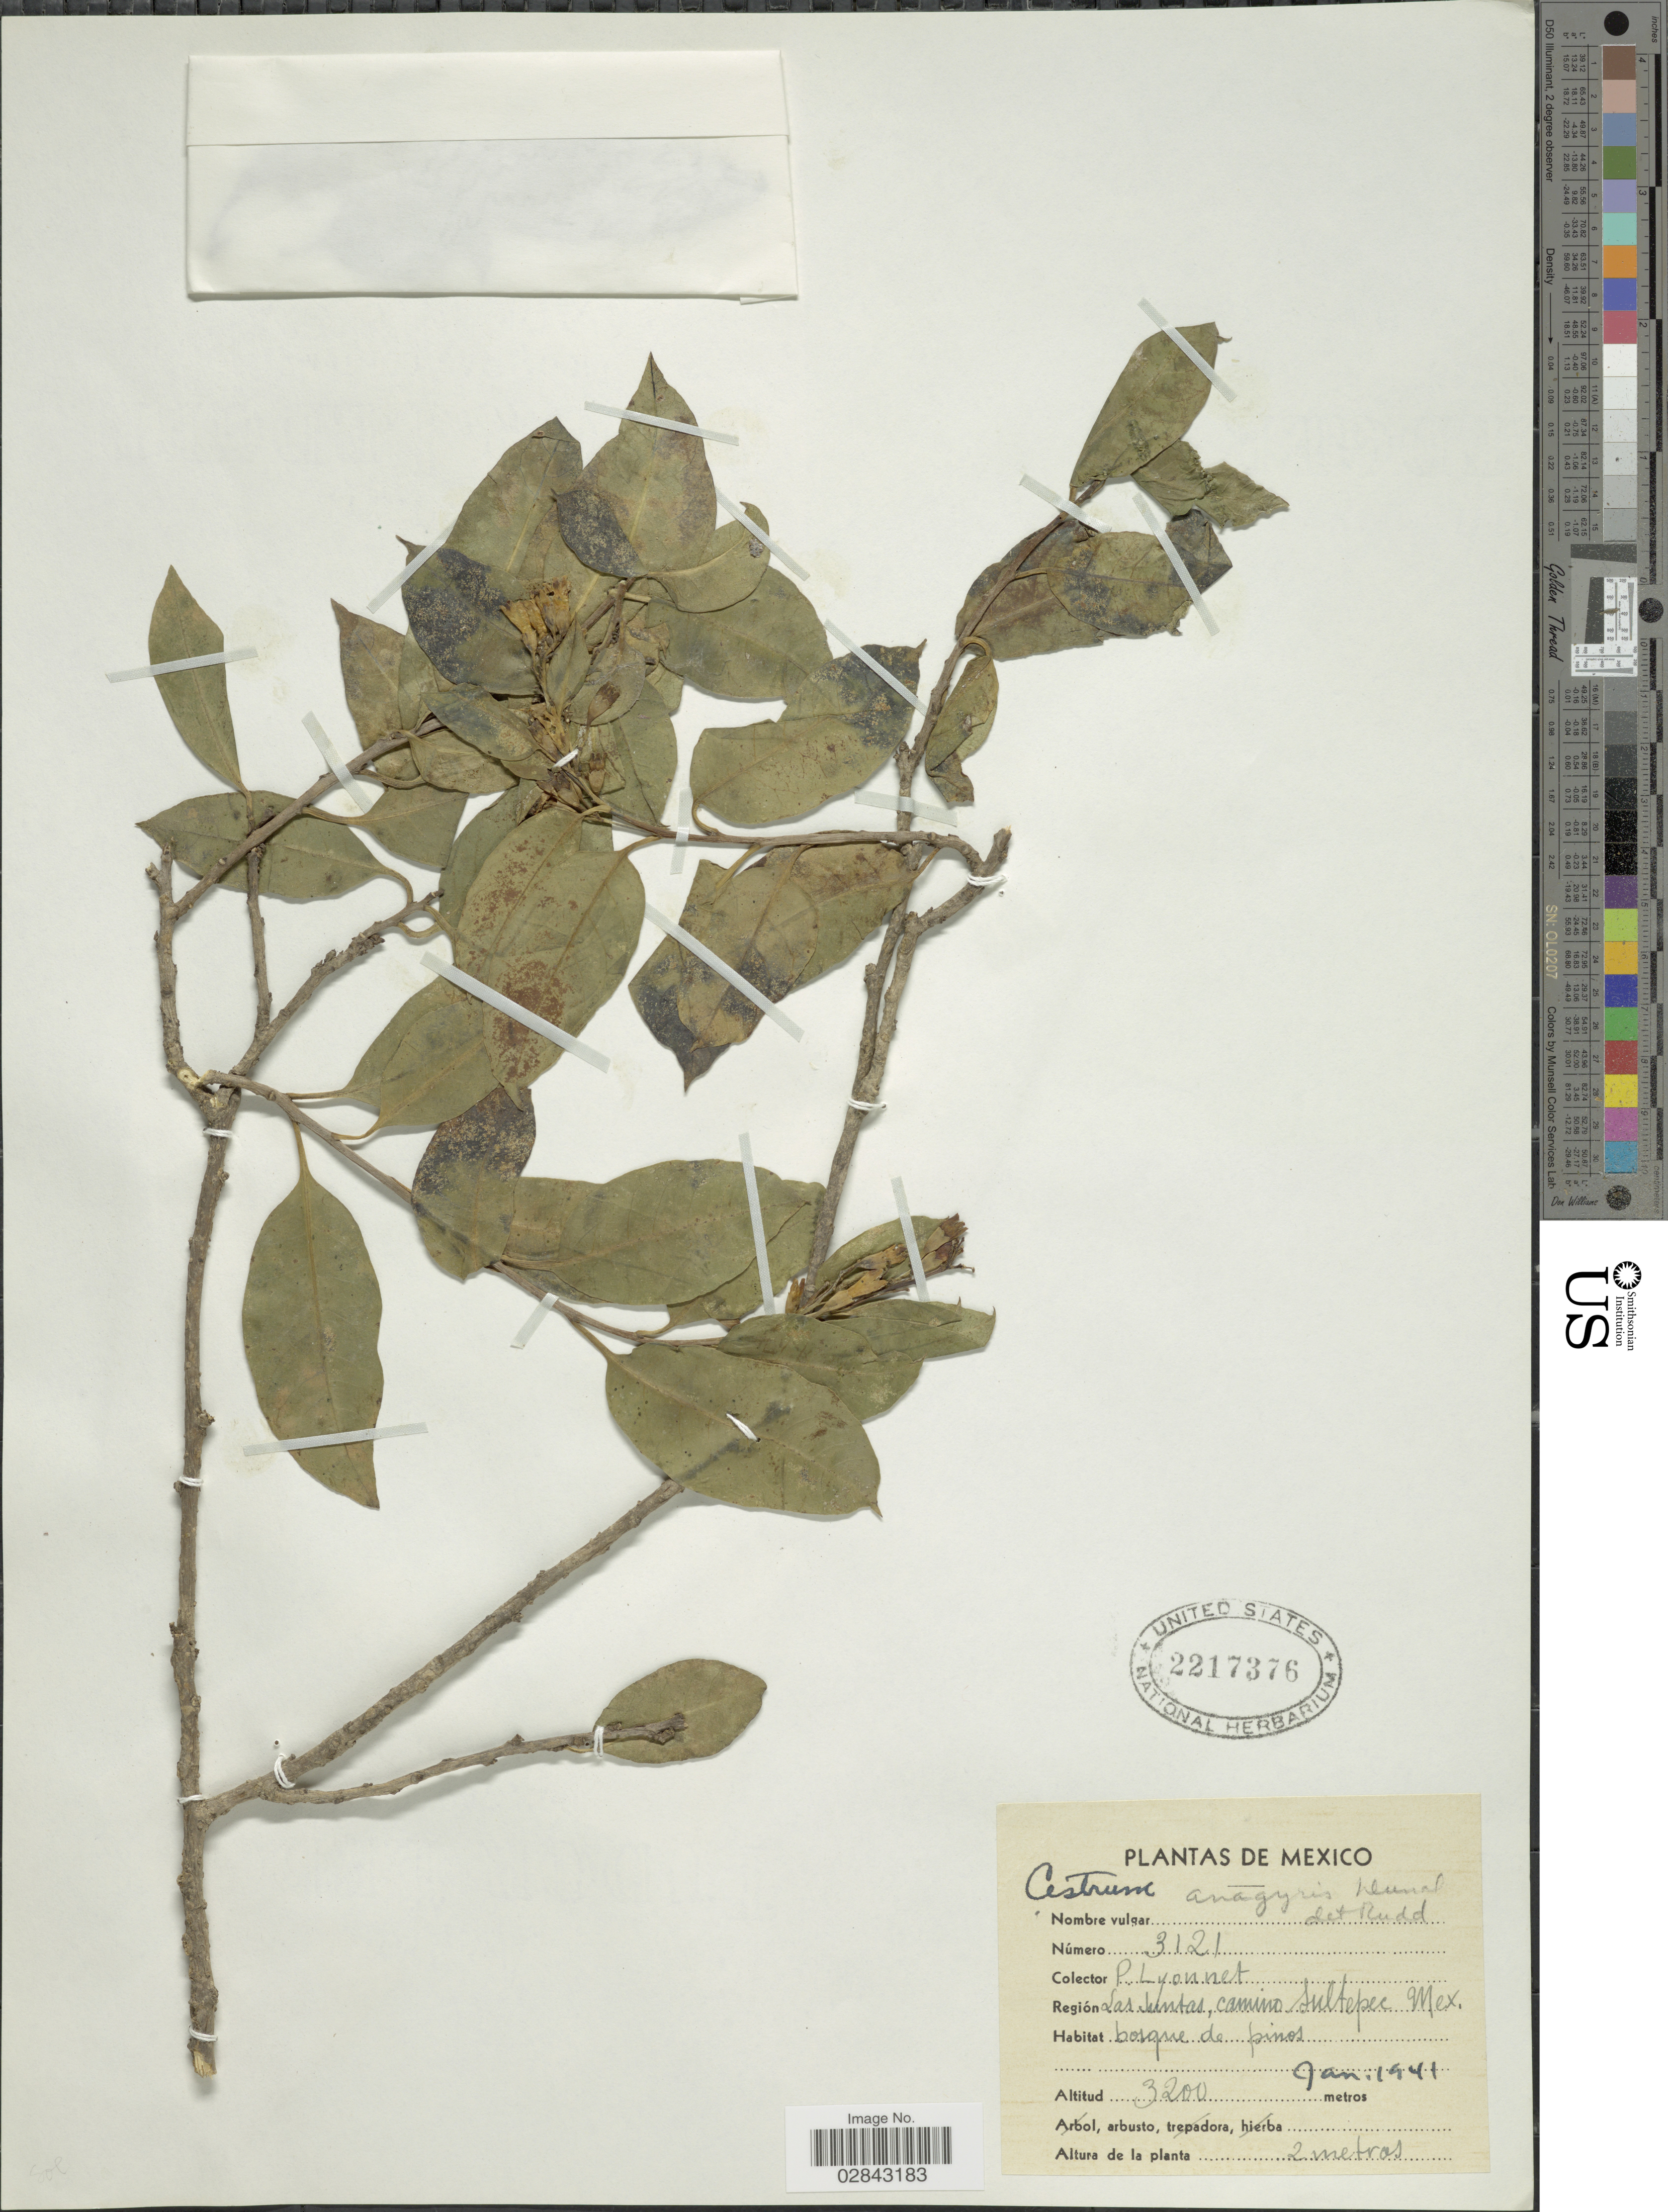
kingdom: Plantae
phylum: Tracheophyta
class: Magnoliopsida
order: Solanales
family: Solanaceae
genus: Cestrum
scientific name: Cestrum anagyris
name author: Dunal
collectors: P. Lyonnet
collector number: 3121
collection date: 1941-01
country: Mexico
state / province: México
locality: Región Las Juntas, camino Sultepec, Mex.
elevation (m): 3200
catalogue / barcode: US 2217376